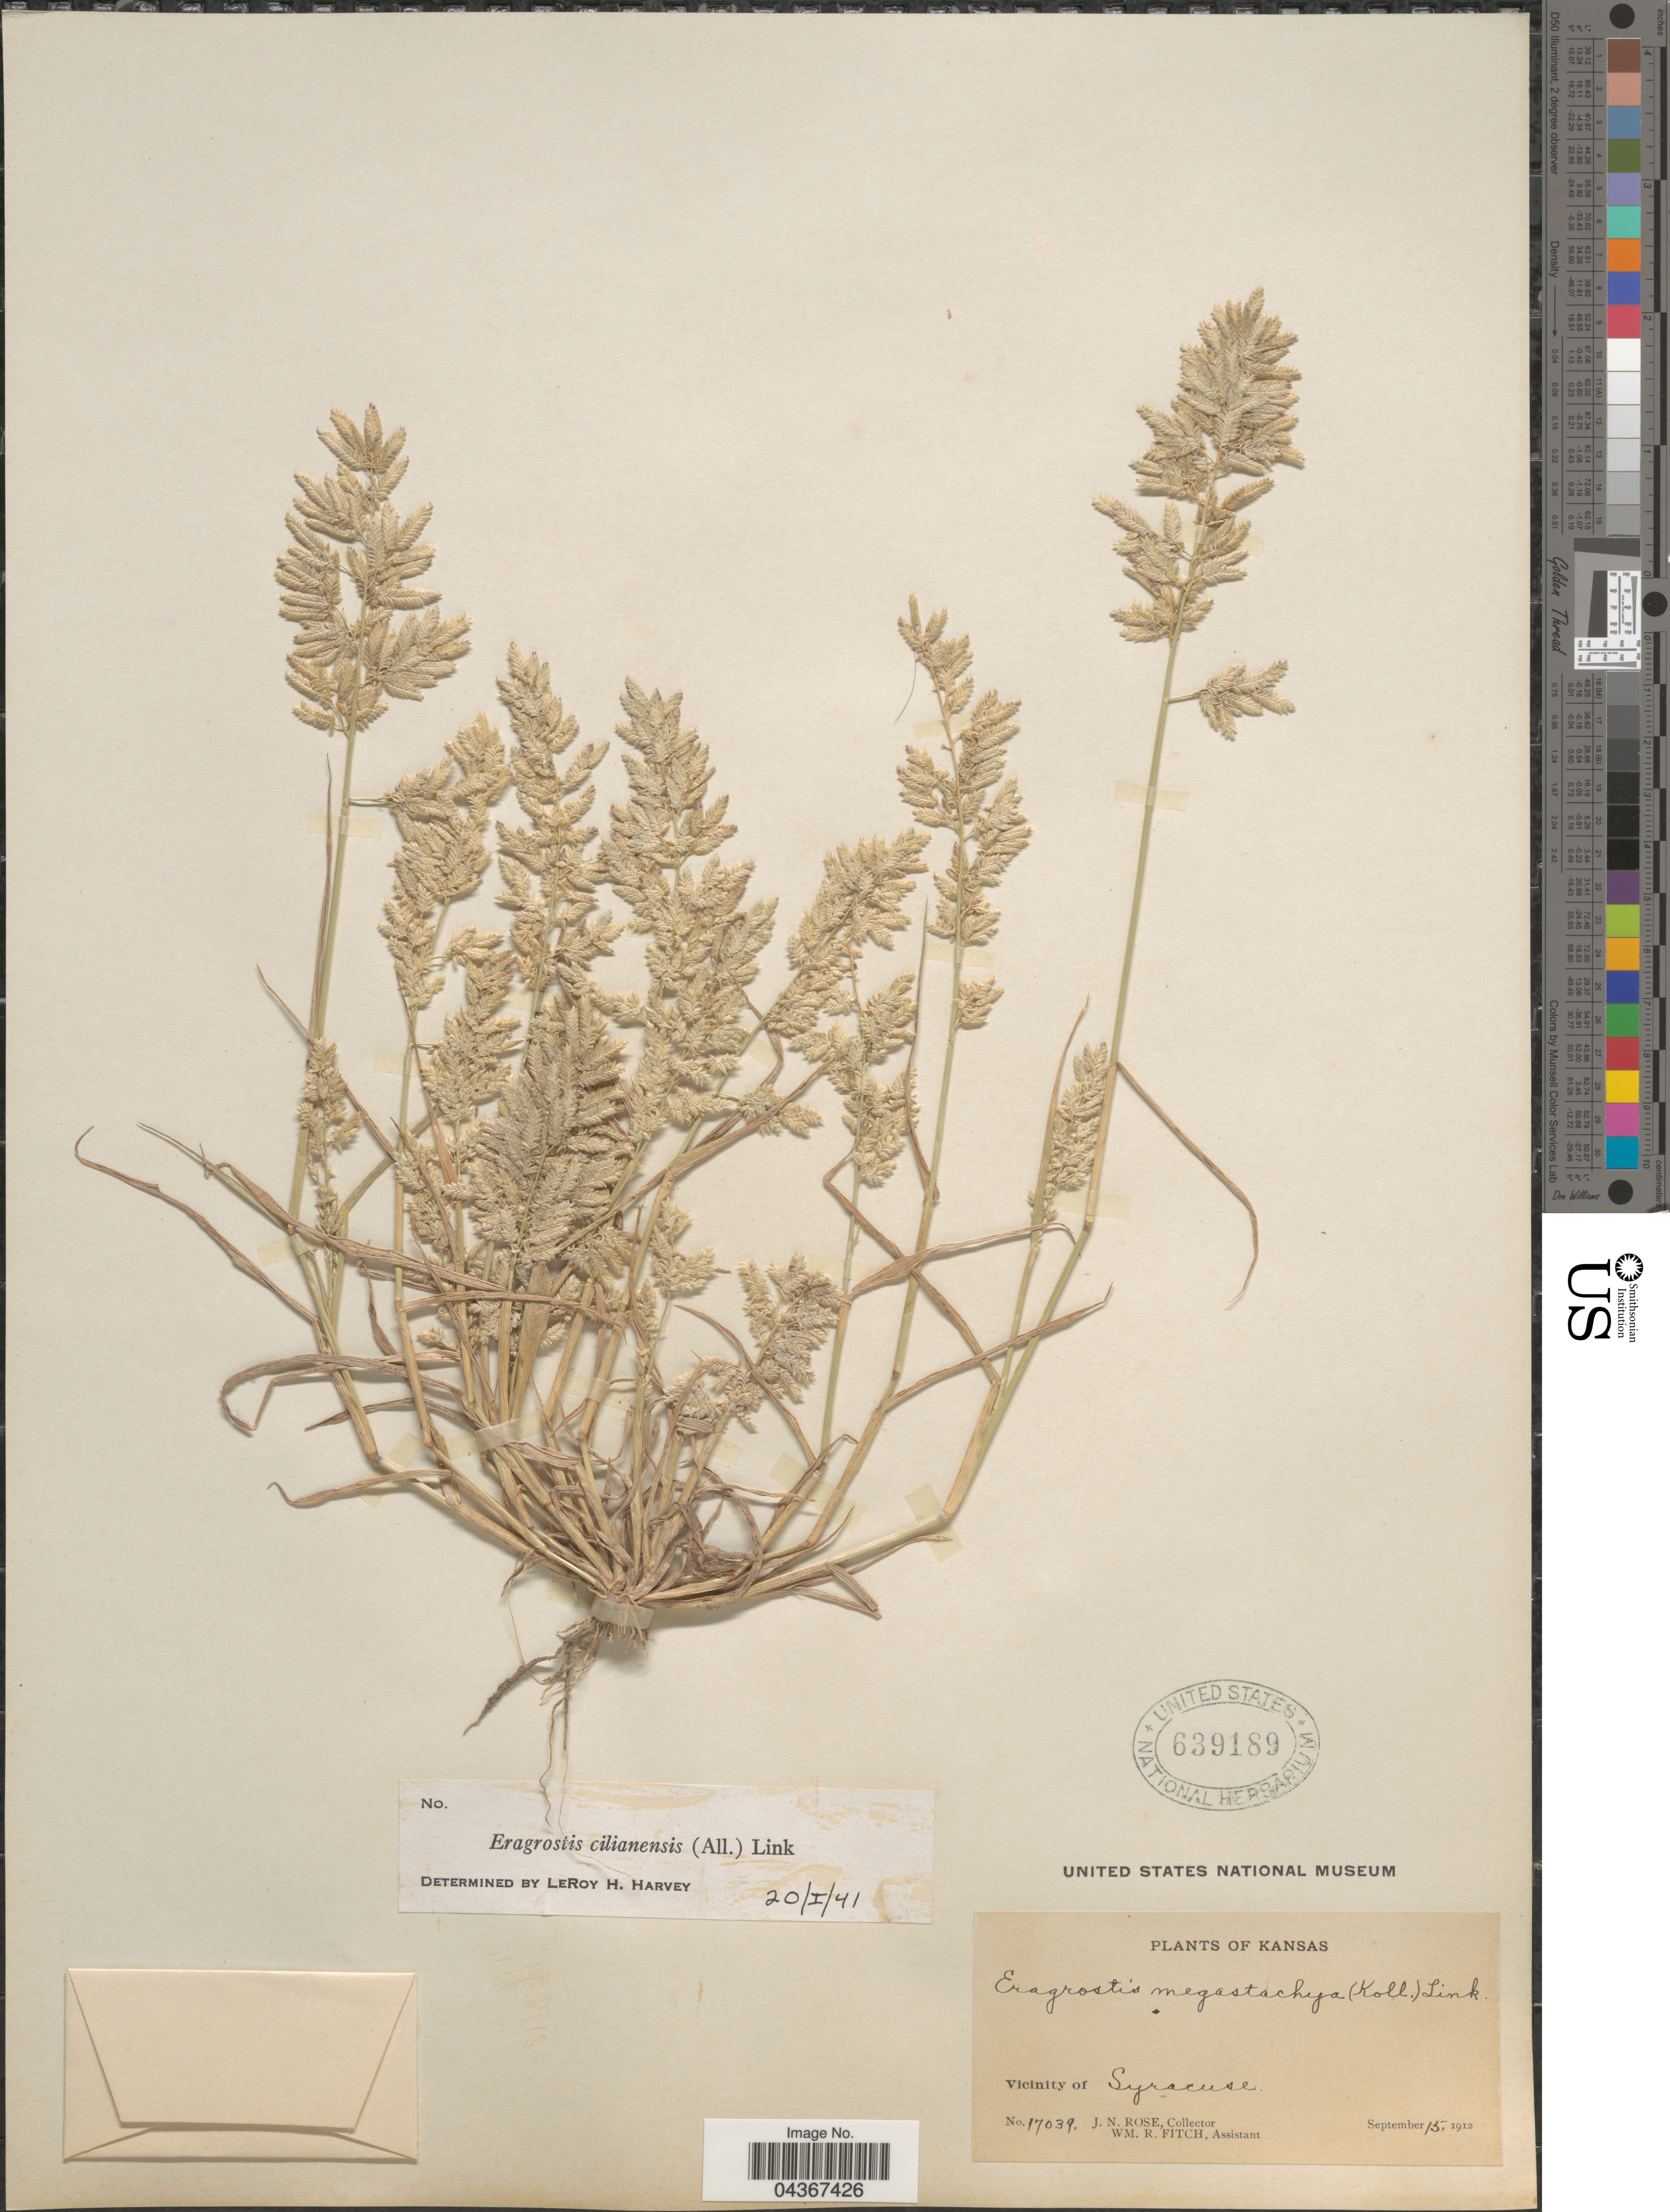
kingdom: Plantae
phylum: Tracheophyta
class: Liliopsida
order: Poales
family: Poaceae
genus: Eragrostis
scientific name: Eragrostis cilianensis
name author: (Bellardi) Vignolo ex Janch.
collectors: J. N. Rose & W. R. Fitch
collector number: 17039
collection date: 1912-09-15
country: United States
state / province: Kansas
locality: Vicinity of Syracuse.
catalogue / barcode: US 639189